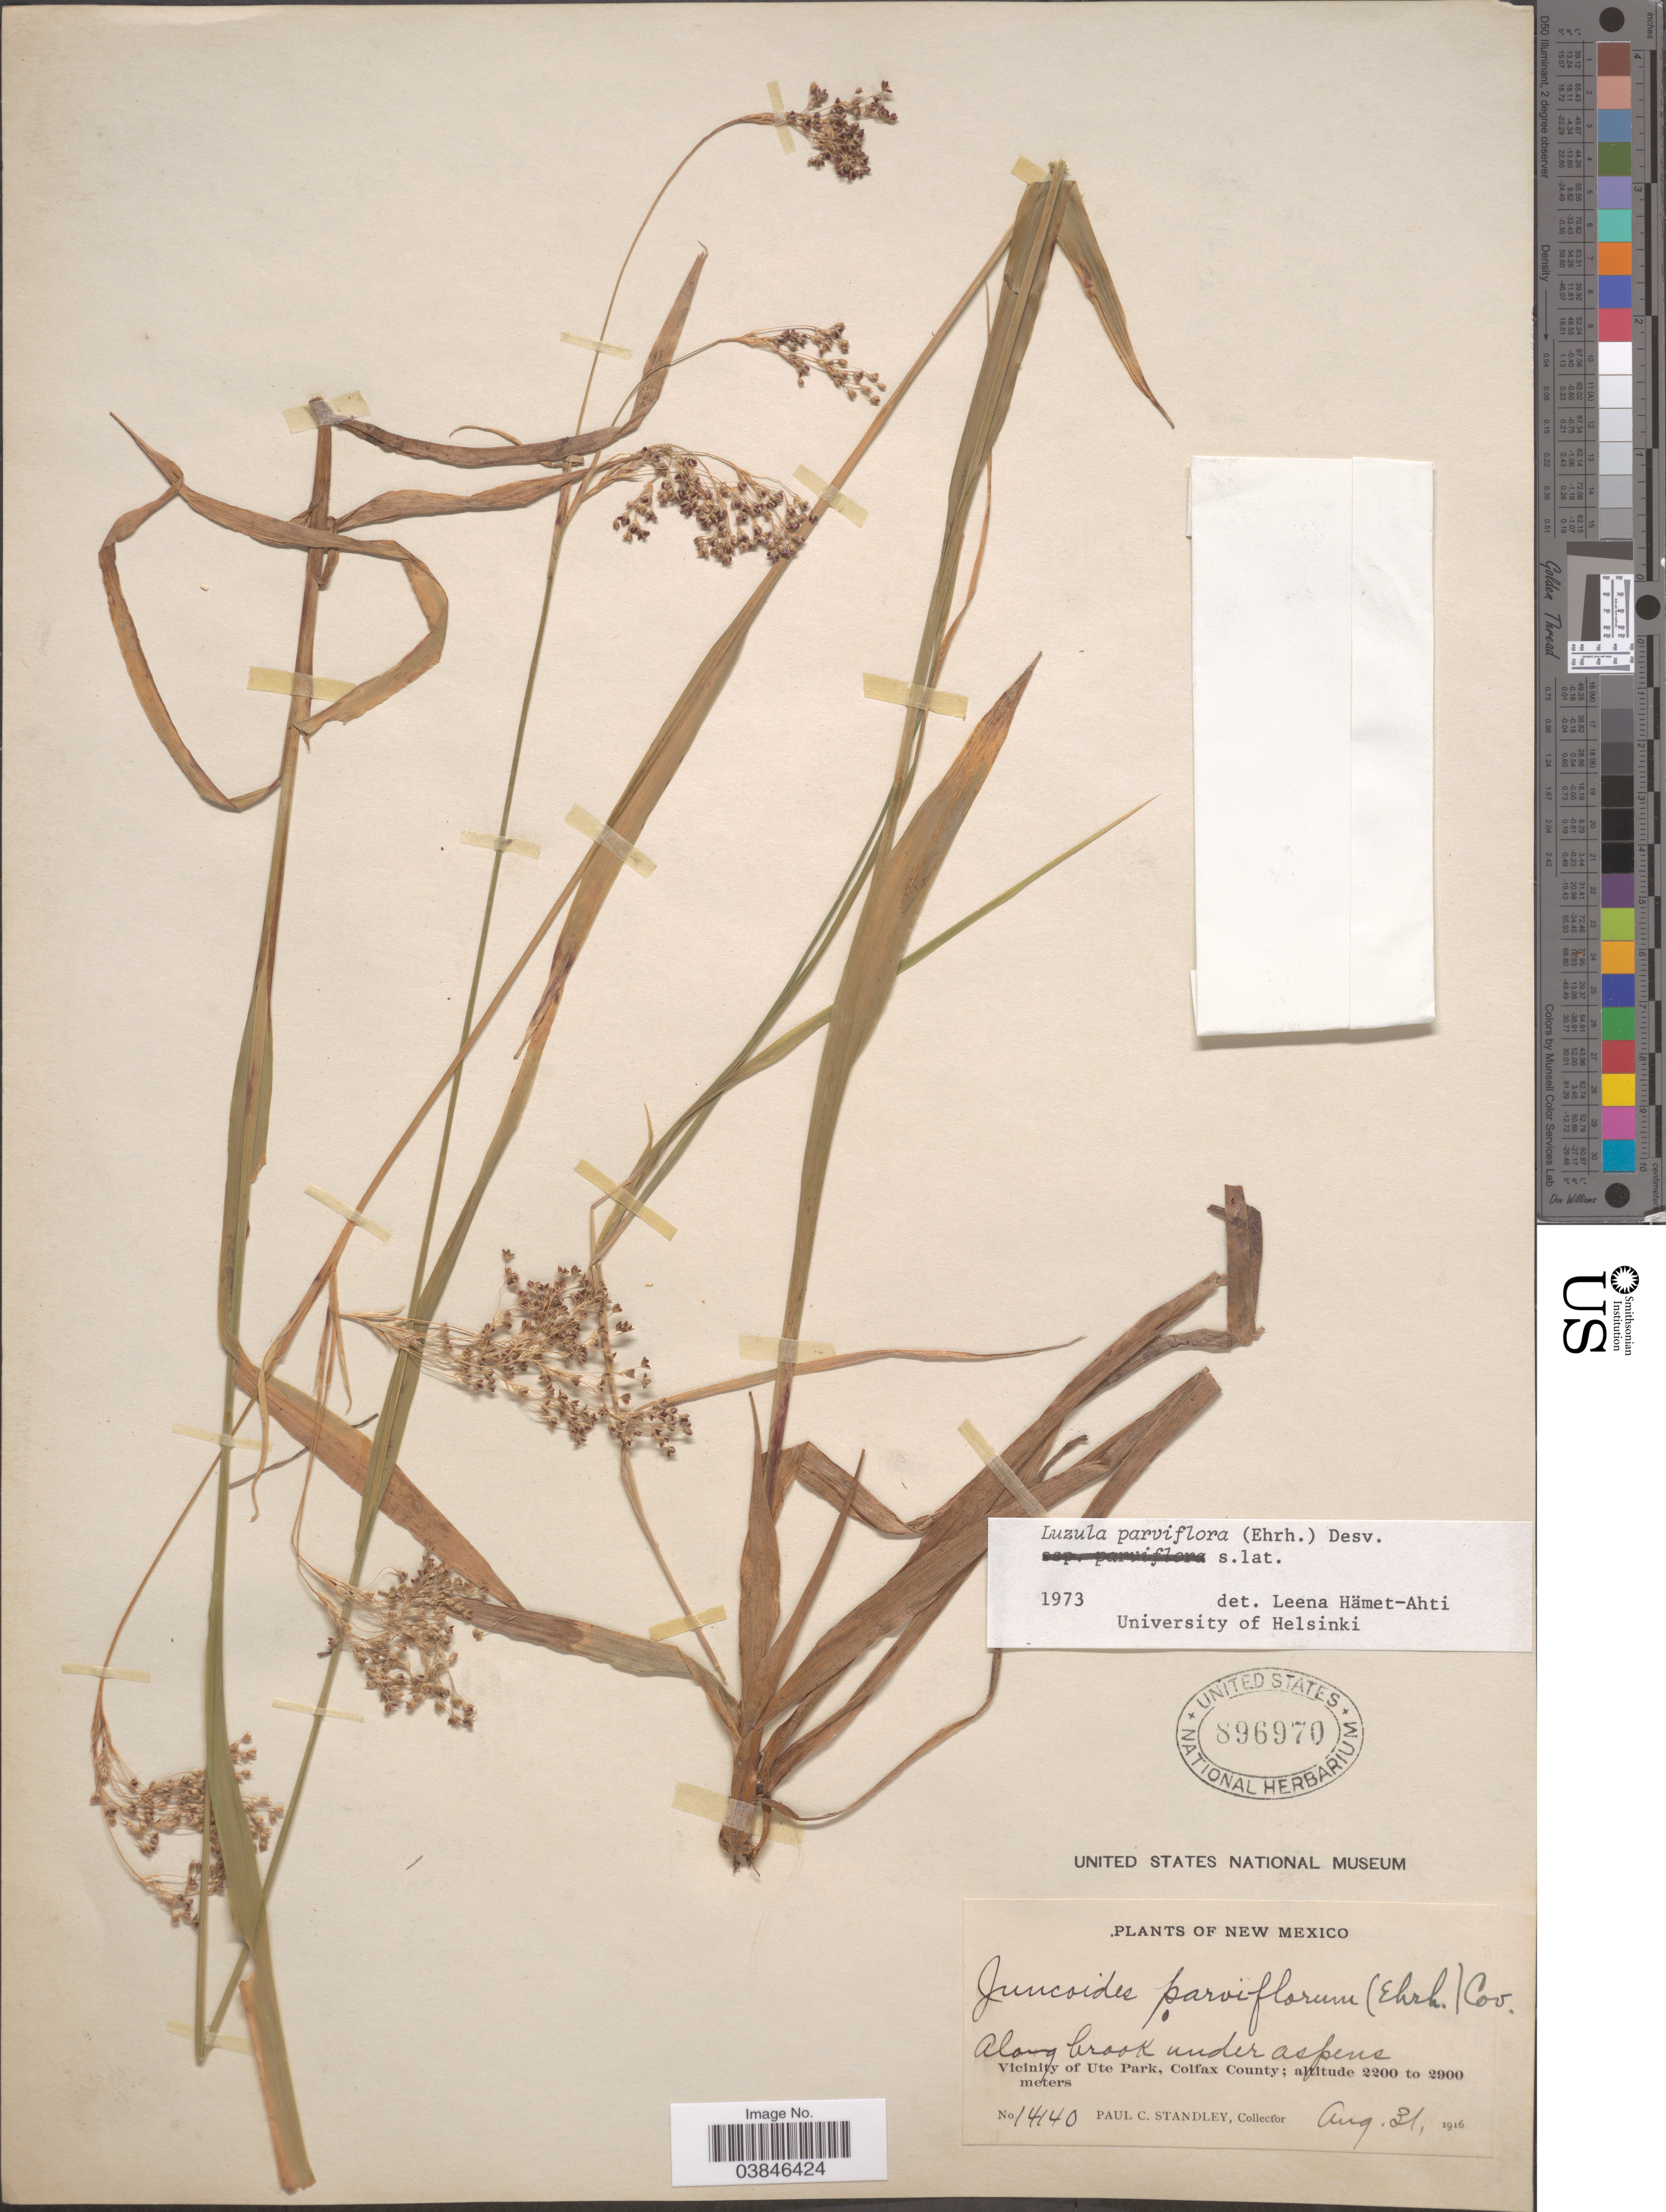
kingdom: Plantae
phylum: Tracheophyta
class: Liliopsida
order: Poales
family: Juncaceae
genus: Luzula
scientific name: Luzula parviflora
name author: (Ehrh.) Desv.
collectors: P. C. Standley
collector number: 14140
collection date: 1916-08-31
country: United States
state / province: New Mexico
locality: Vicinity of Ute Park, Colfax County.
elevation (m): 2200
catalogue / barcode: US 896970